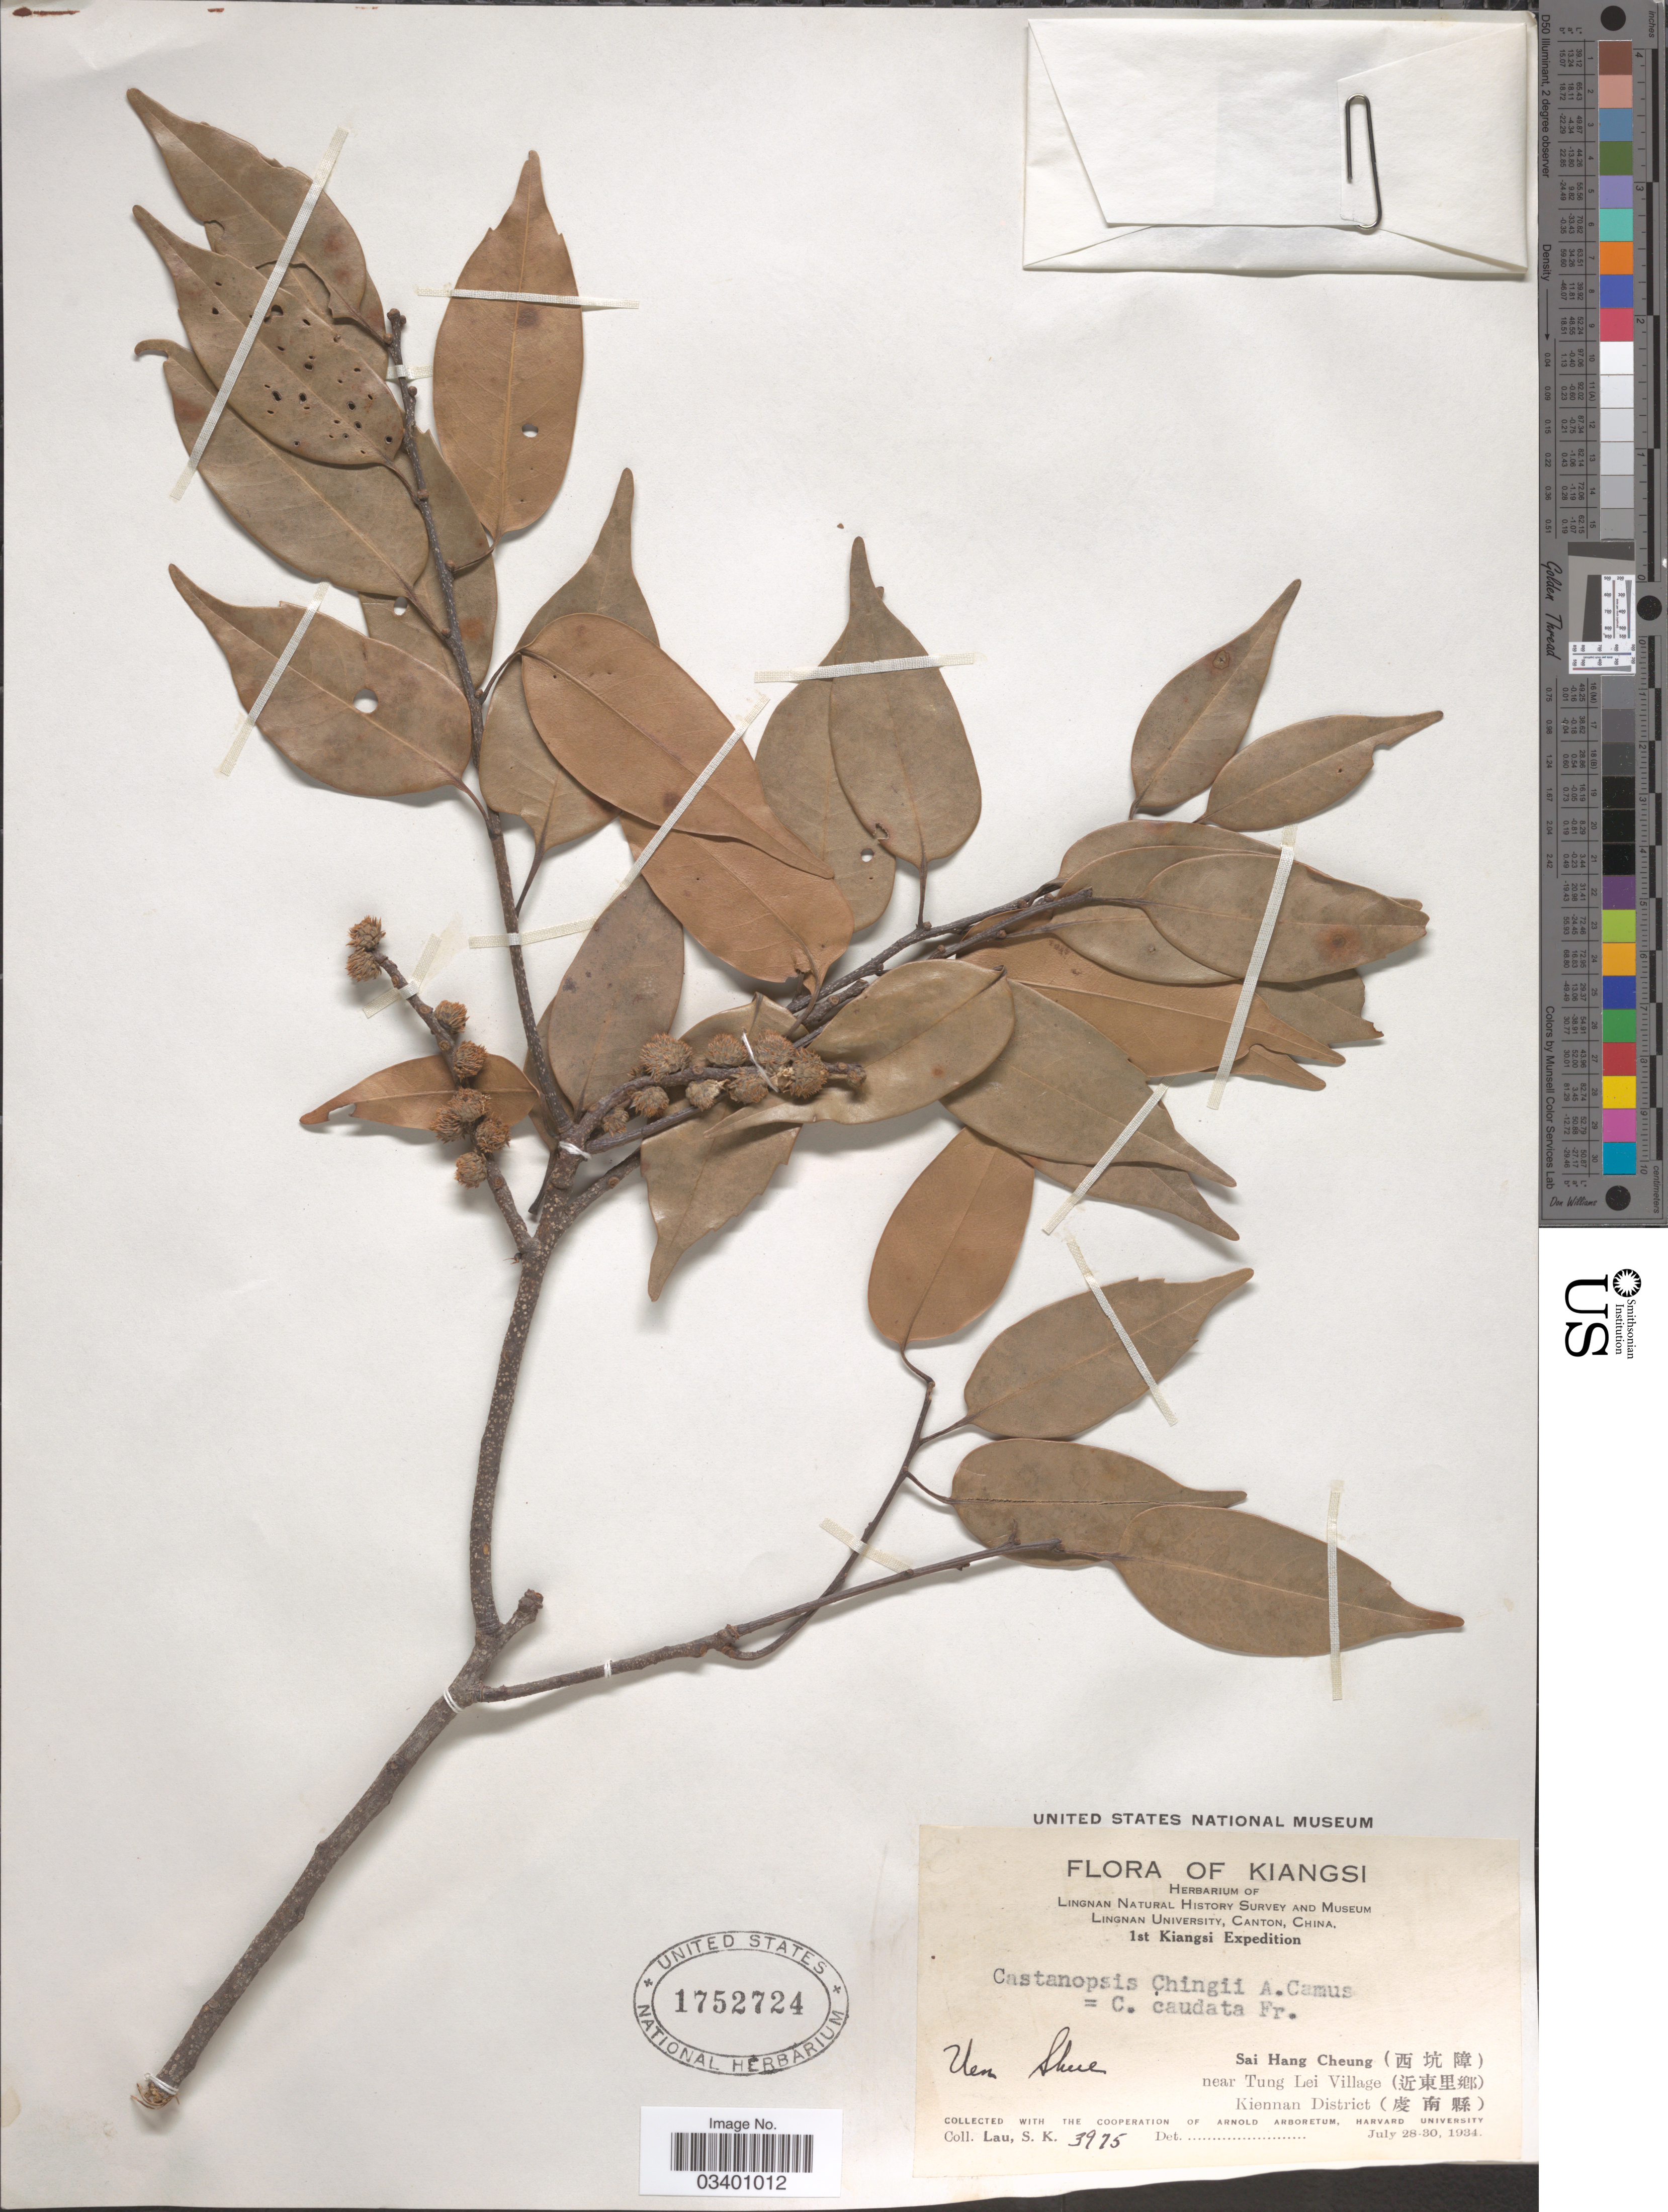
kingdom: Plantae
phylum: Tracheophyta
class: Magnoliopsida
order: Fagales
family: Fagaceae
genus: Castanopsis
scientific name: Castanopsis eyrei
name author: Tutcher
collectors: S. K. Lau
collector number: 3975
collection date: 1934-07-28/1934-07-30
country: China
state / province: Jiangxi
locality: Kiangsi. Sai Hang Cheung (X) near Tung Lei Village (X) Kiennan District (X) Uen Shue.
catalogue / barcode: US 1752724